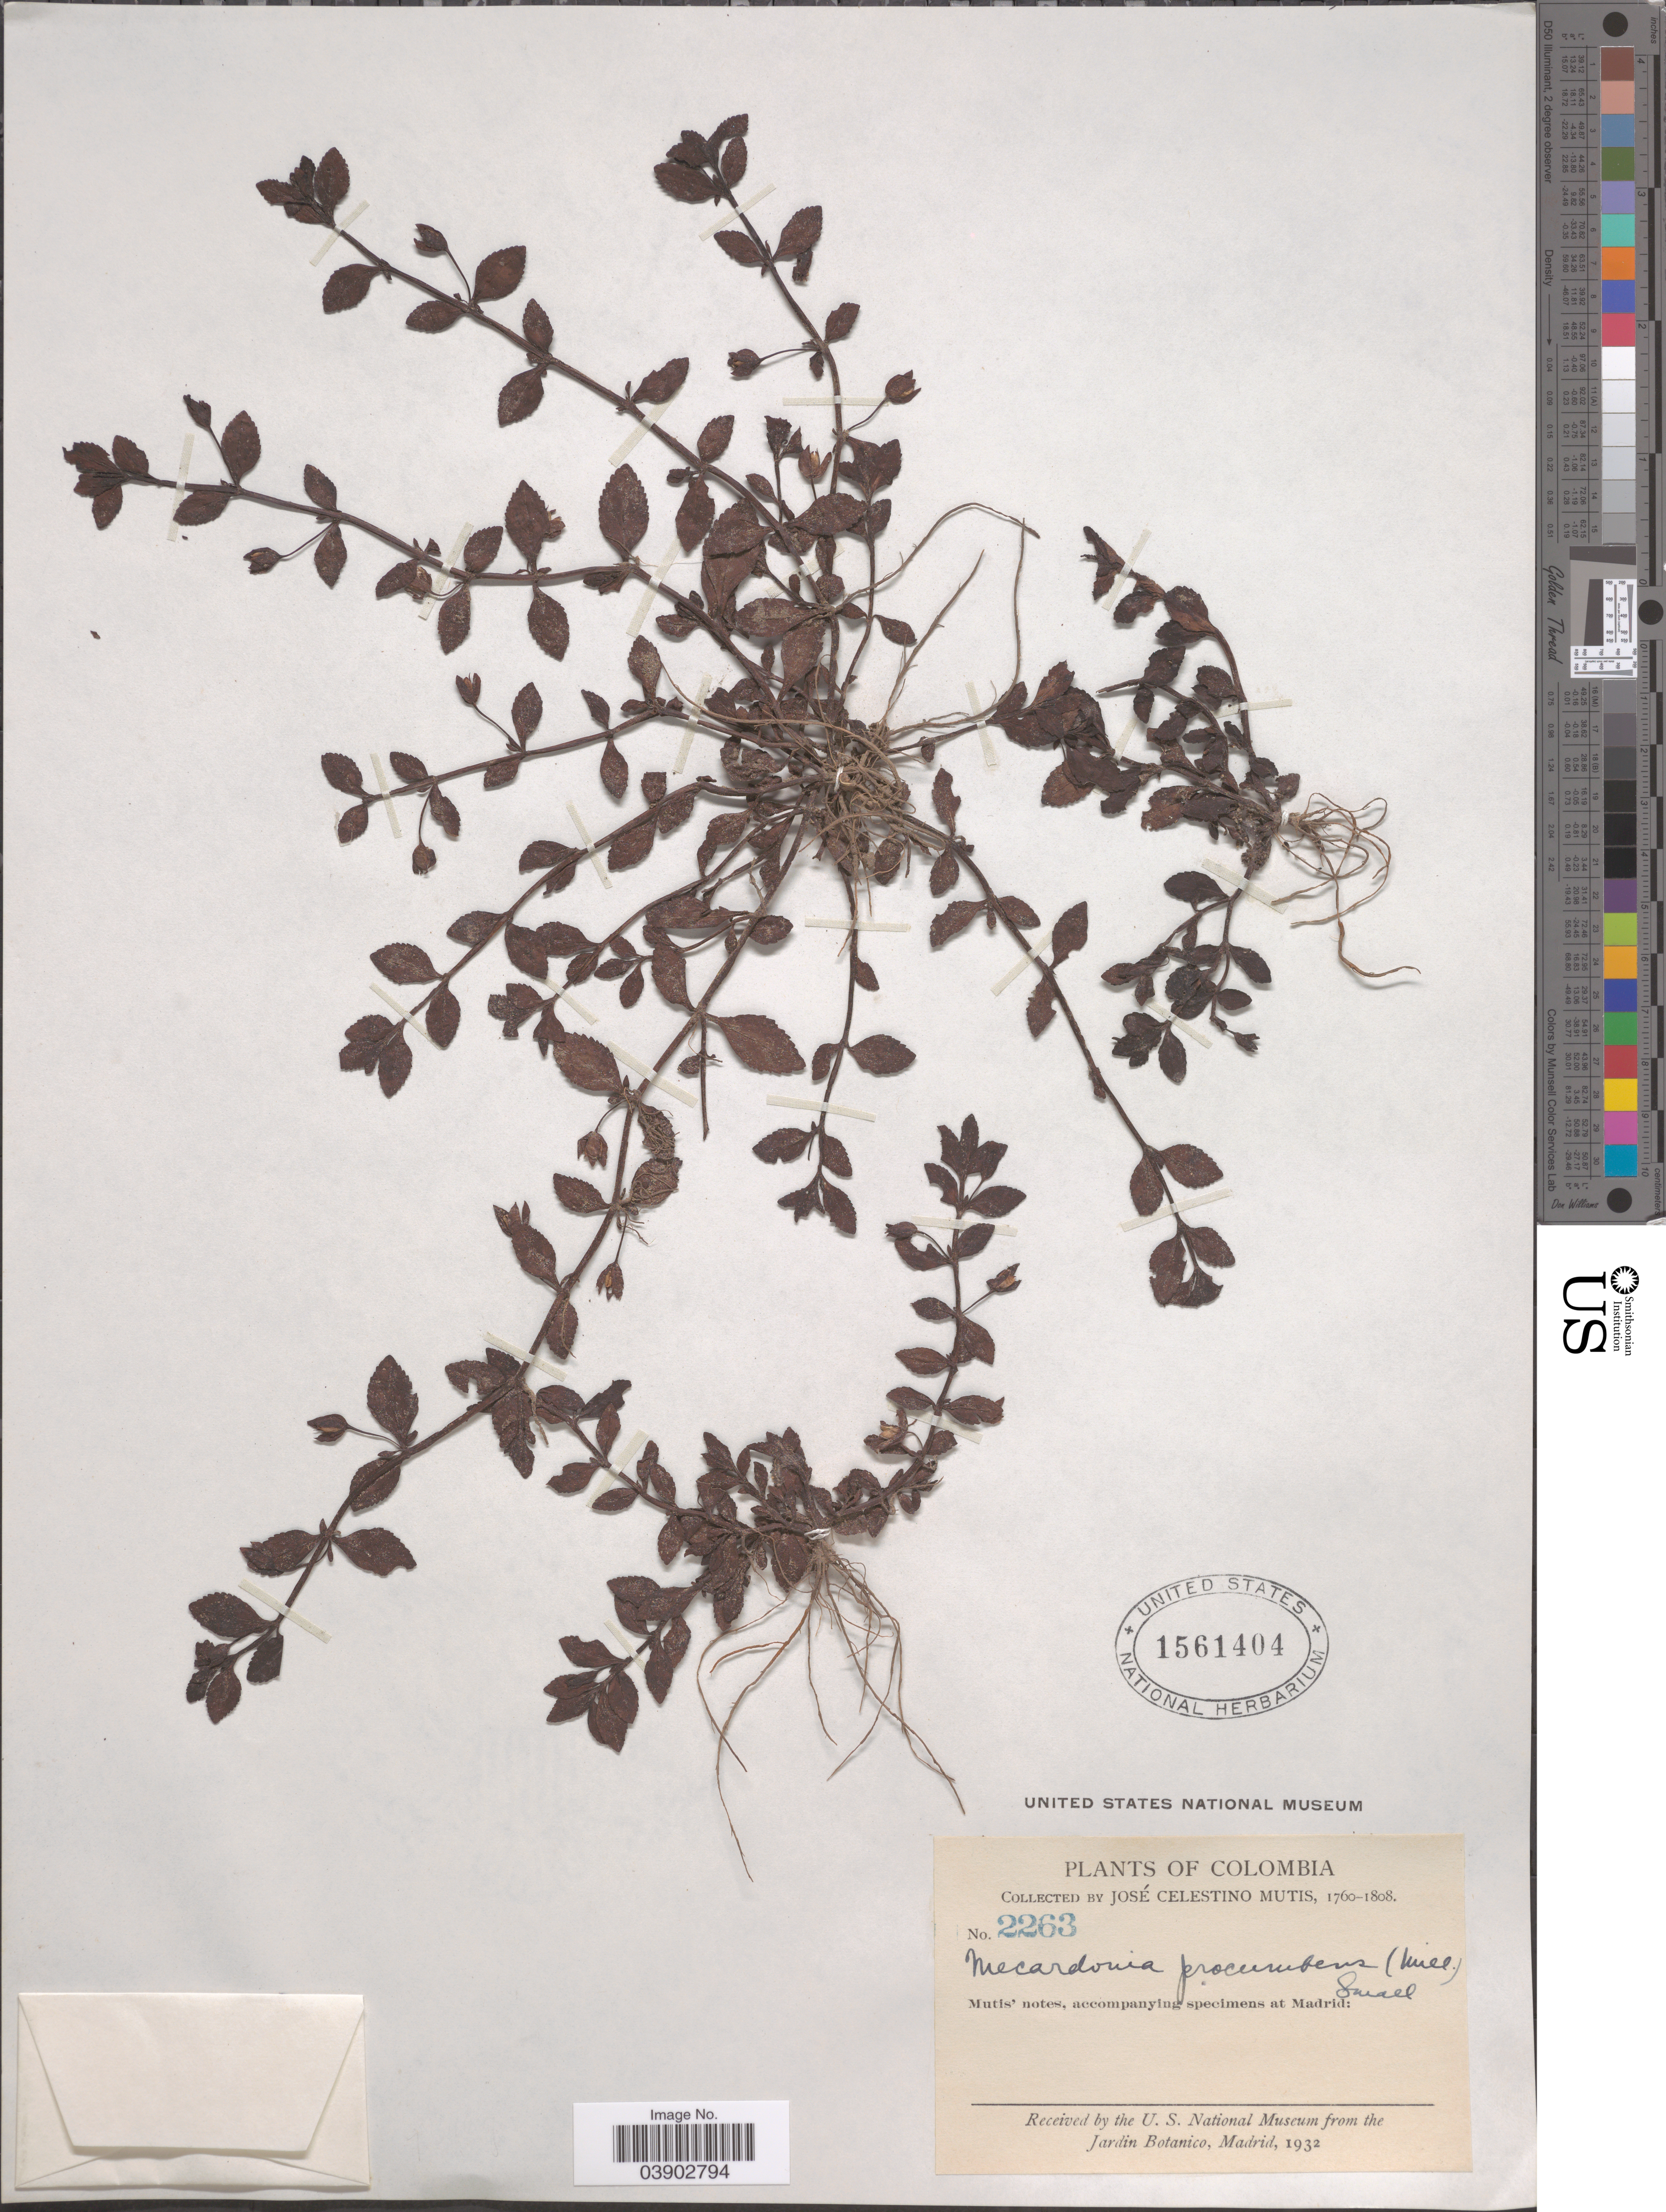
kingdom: Plantae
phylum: Tracheophyta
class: Magnoliopsida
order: Lamiales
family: Plantaginaceae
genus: Mecardonia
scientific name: Mecardonia procumbens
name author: (Mill.) Small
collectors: J. C. B. Mutis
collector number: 2263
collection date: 1760/1808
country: Colombia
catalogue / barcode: US 1561404